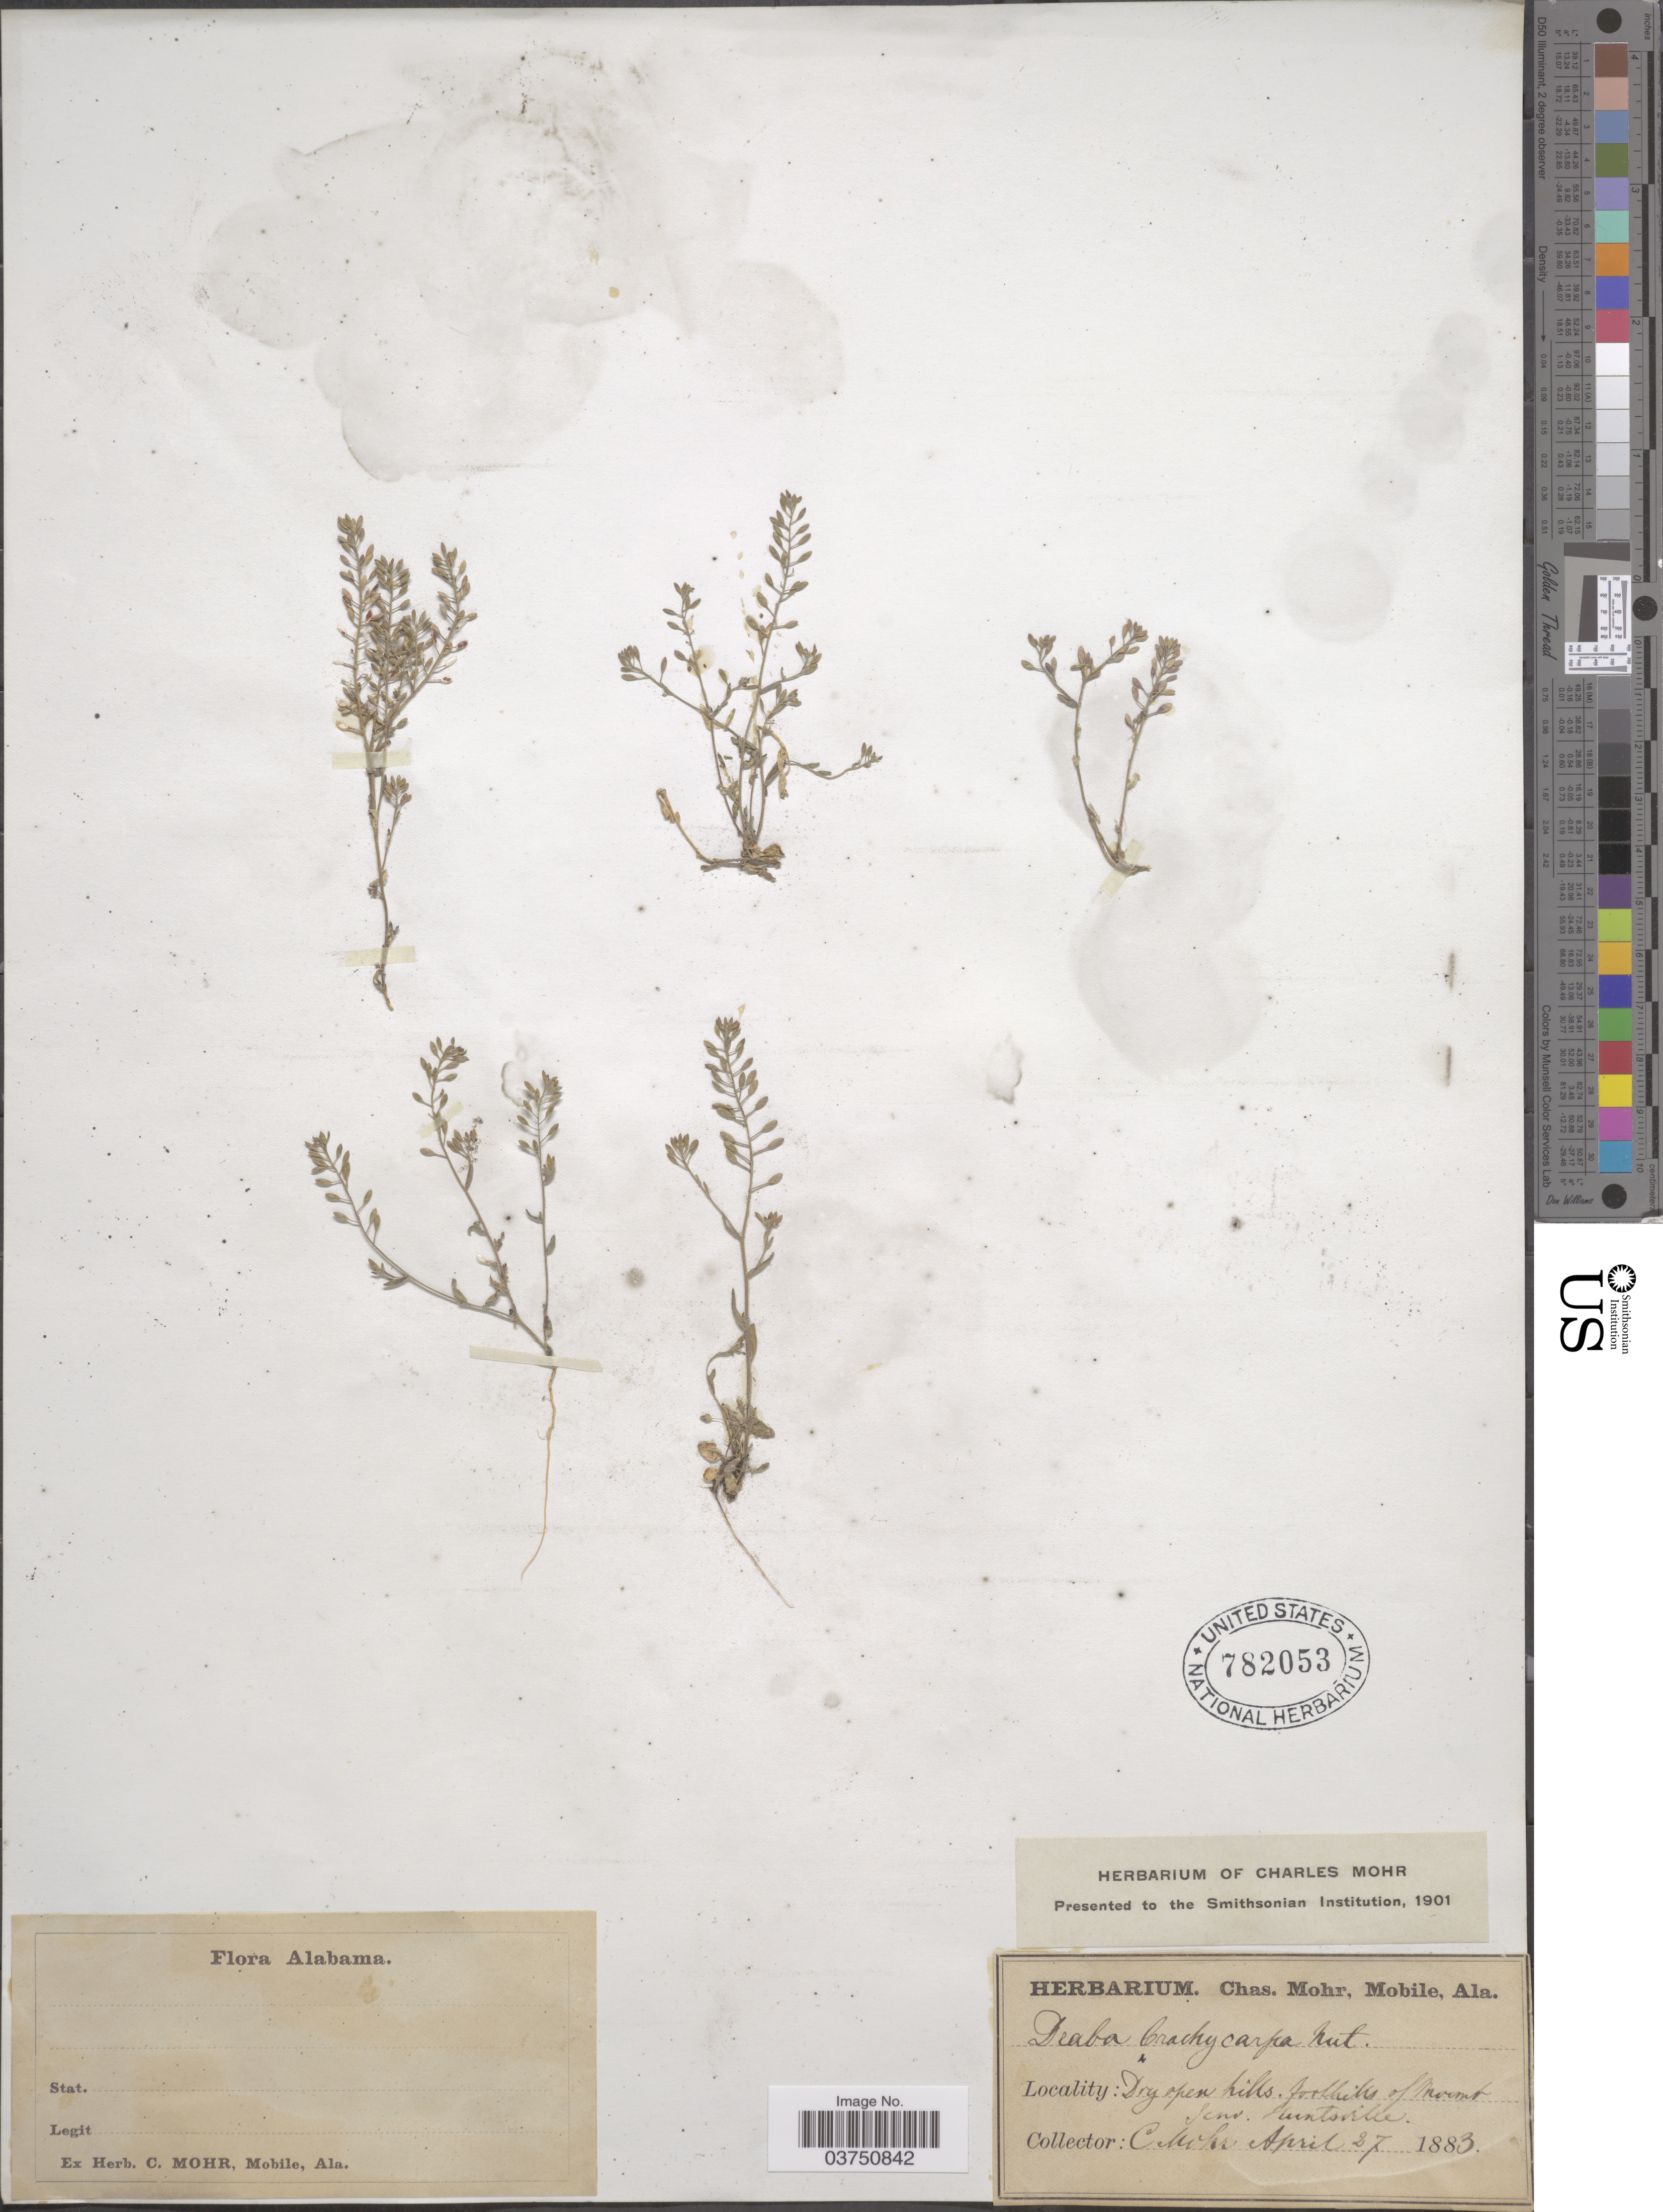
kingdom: Plantae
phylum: Tracheophyta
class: Magnoliopsida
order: Brassicales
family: Brassicaceae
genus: Draba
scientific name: Draba brachycarpa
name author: (Nutt.) Torr. & A. Gray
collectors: C. T. Mohr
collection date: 1883-04-27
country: United States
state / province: Alabama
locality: Dry open hills. Foothills of Mount Sano. Huntsville.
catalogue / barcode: US 782053